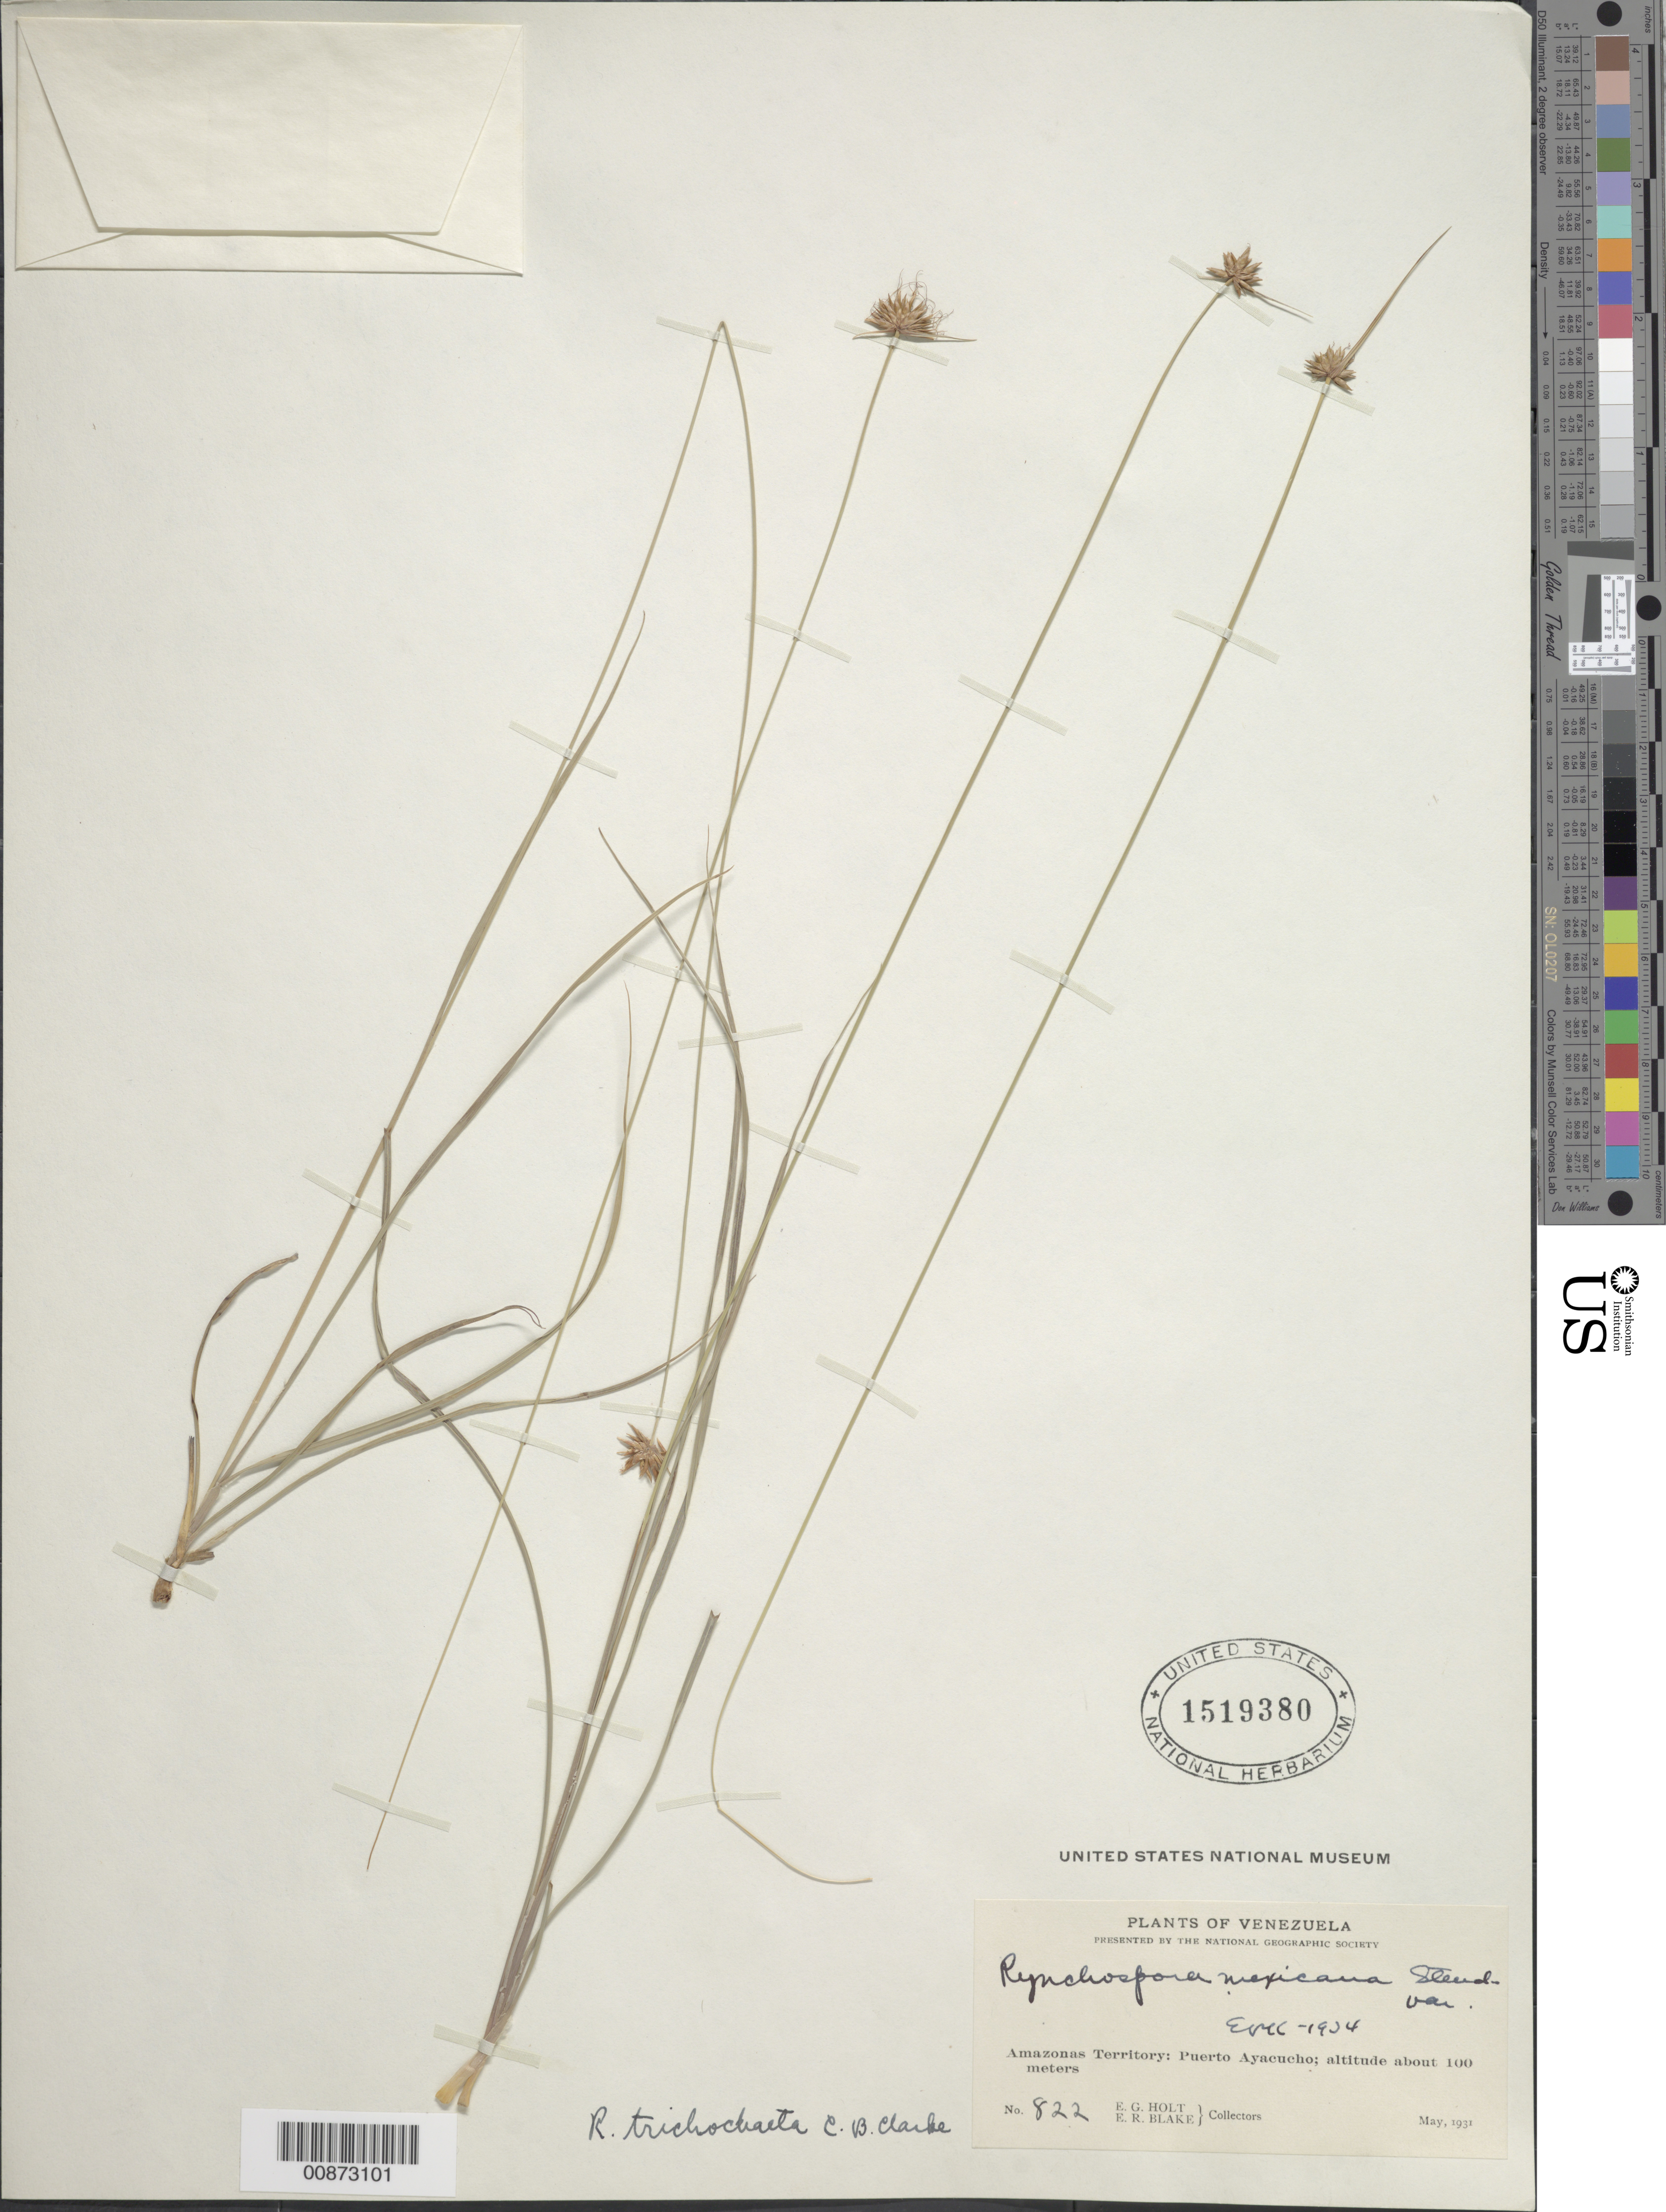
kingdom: Plantae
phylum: Tracheophyta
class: Liliopsida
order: Poales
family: Cyperaceae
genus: Rhynchospora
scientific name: Rhynchospora subplumosa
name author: C.B. Clarke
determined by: Alves, K.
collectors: E. Holt & E. R. Blake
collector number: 822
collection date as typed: May-31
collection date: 1931-05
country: Venezuela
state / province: Amazonas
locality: Puerto Ayacucho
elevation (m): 100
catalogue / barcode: US 1519380